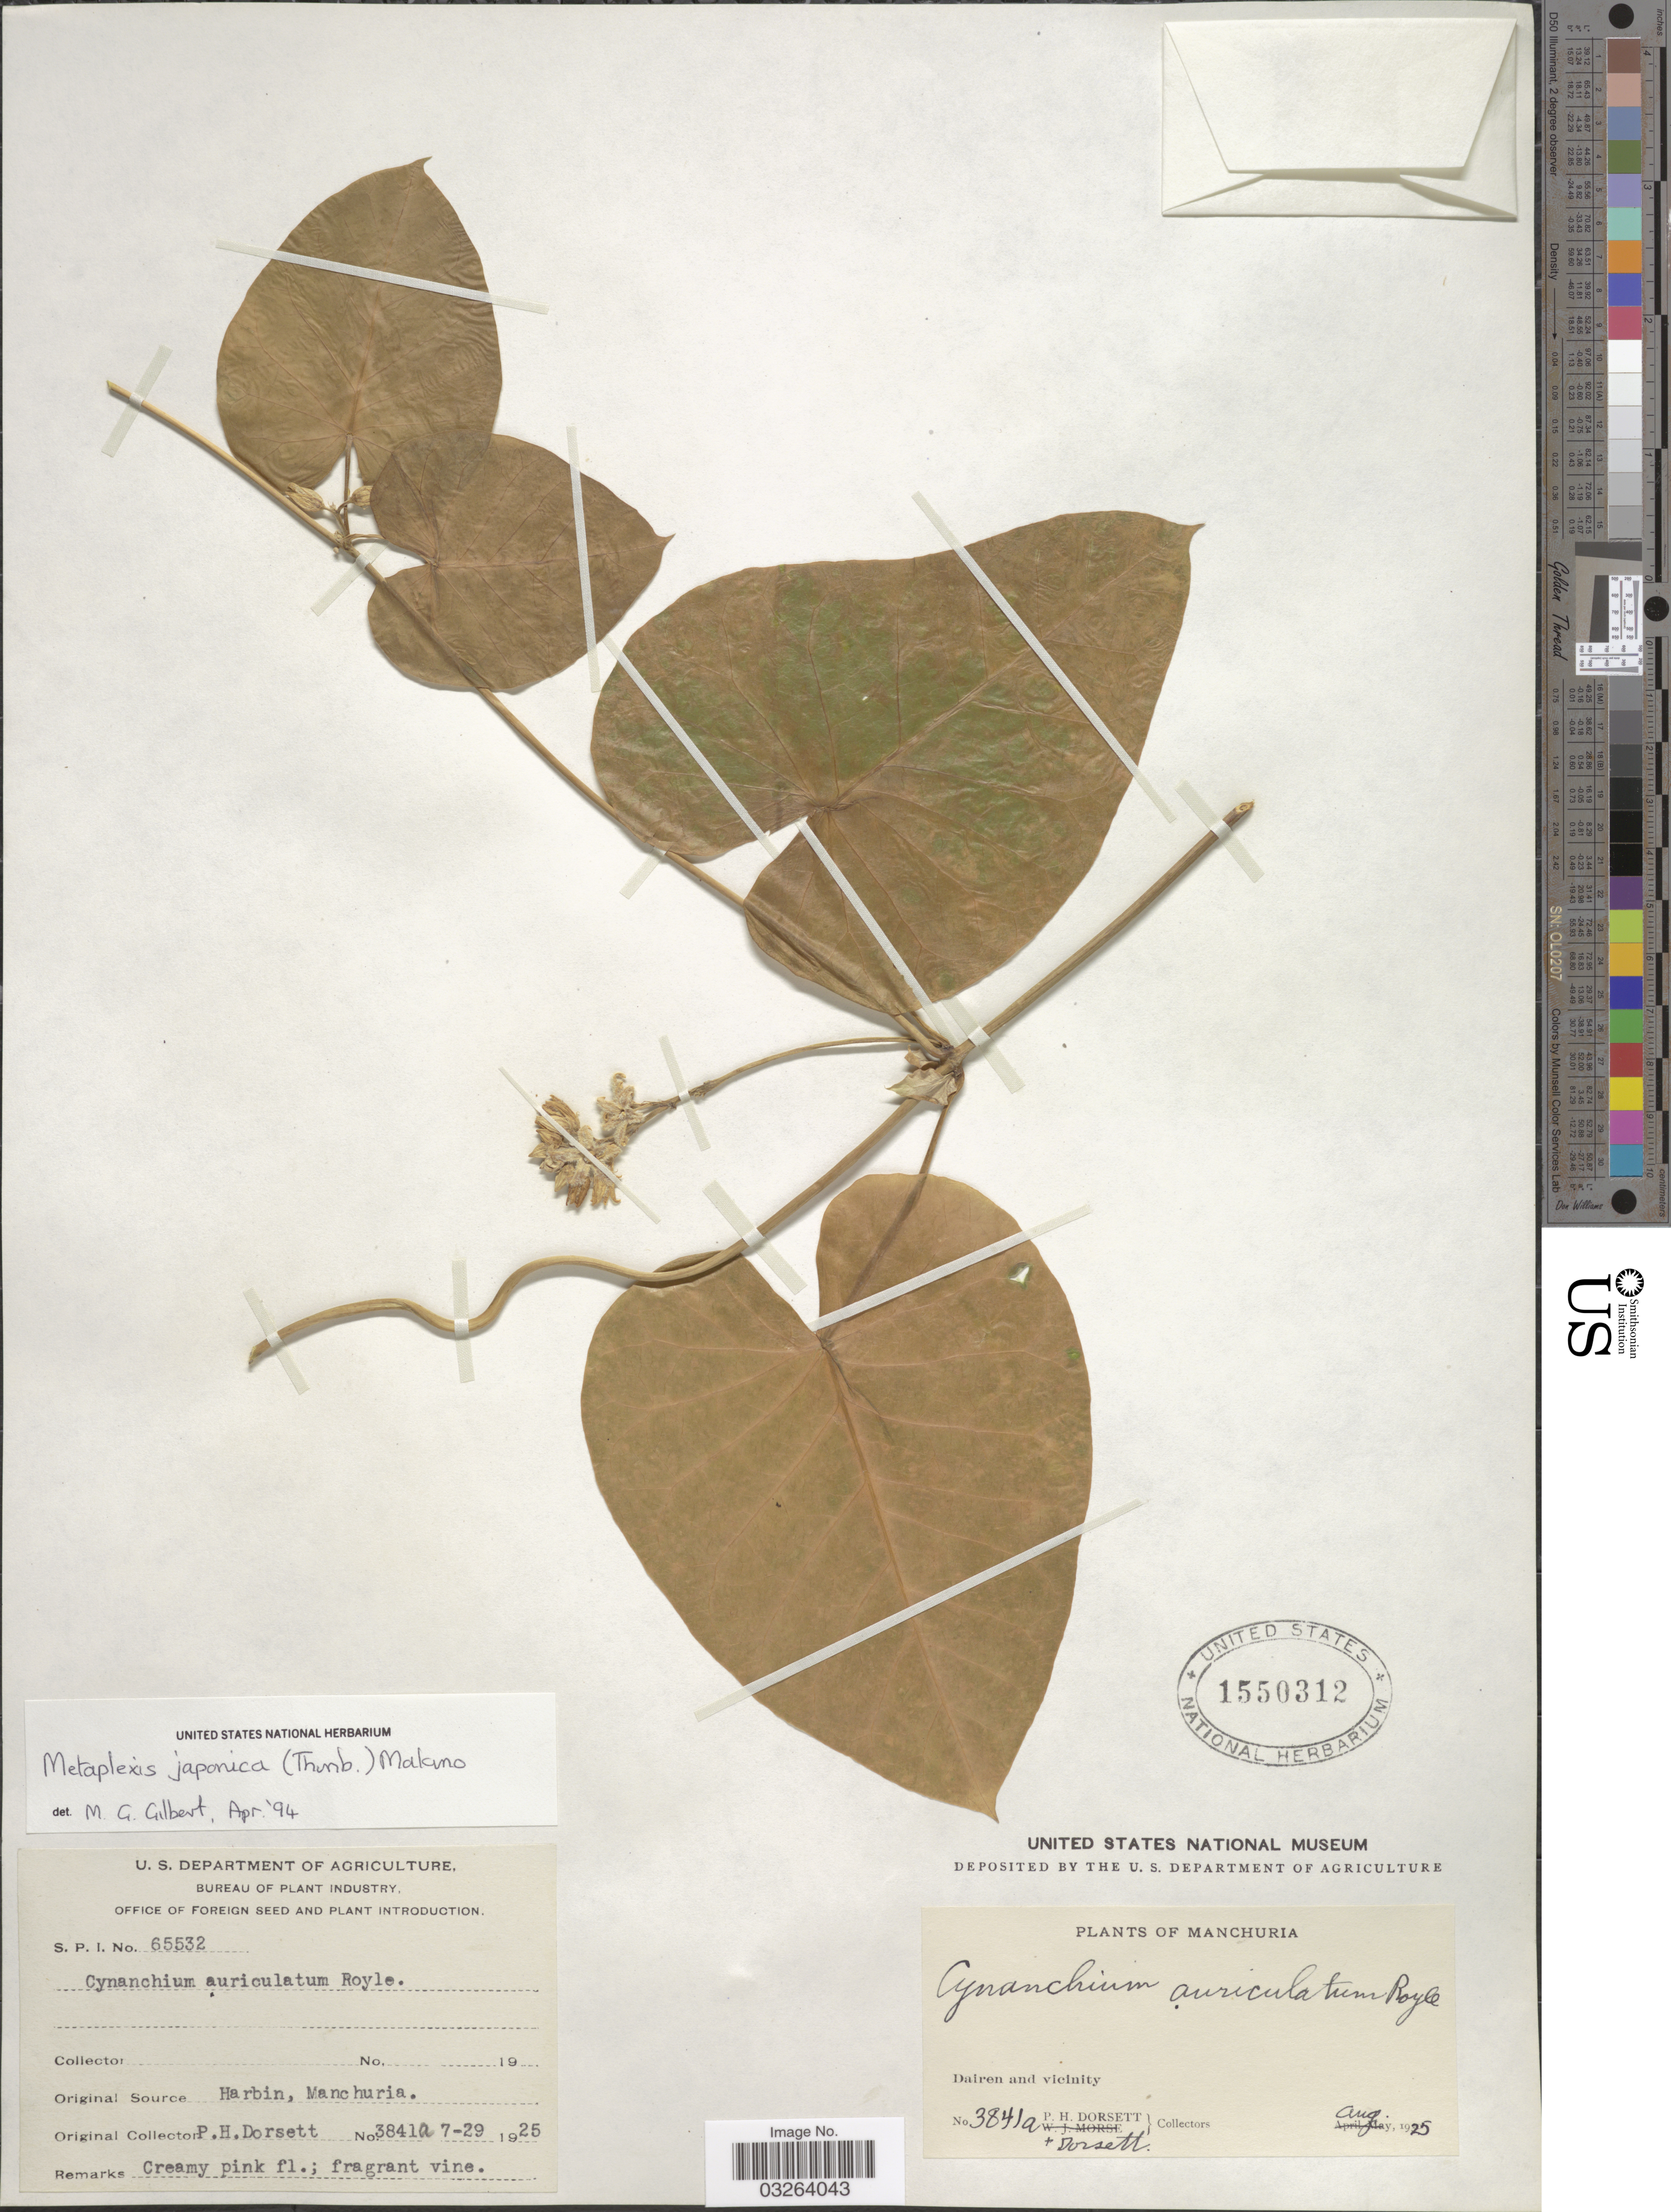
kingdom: Plantae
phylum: Tracheophyta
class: Magnoliopsida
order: Gentianales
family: Apocynaceae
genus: Metaplexis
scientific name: Metaplexis japonica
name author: (Thunb.) Makino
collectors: P. H. Dorsett & -- Dorsett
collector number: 3841a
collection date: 1925-07-29/1925-08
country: China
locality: Manchuria. Dairen and vicinity. Harbin.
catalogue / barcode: US 1550312